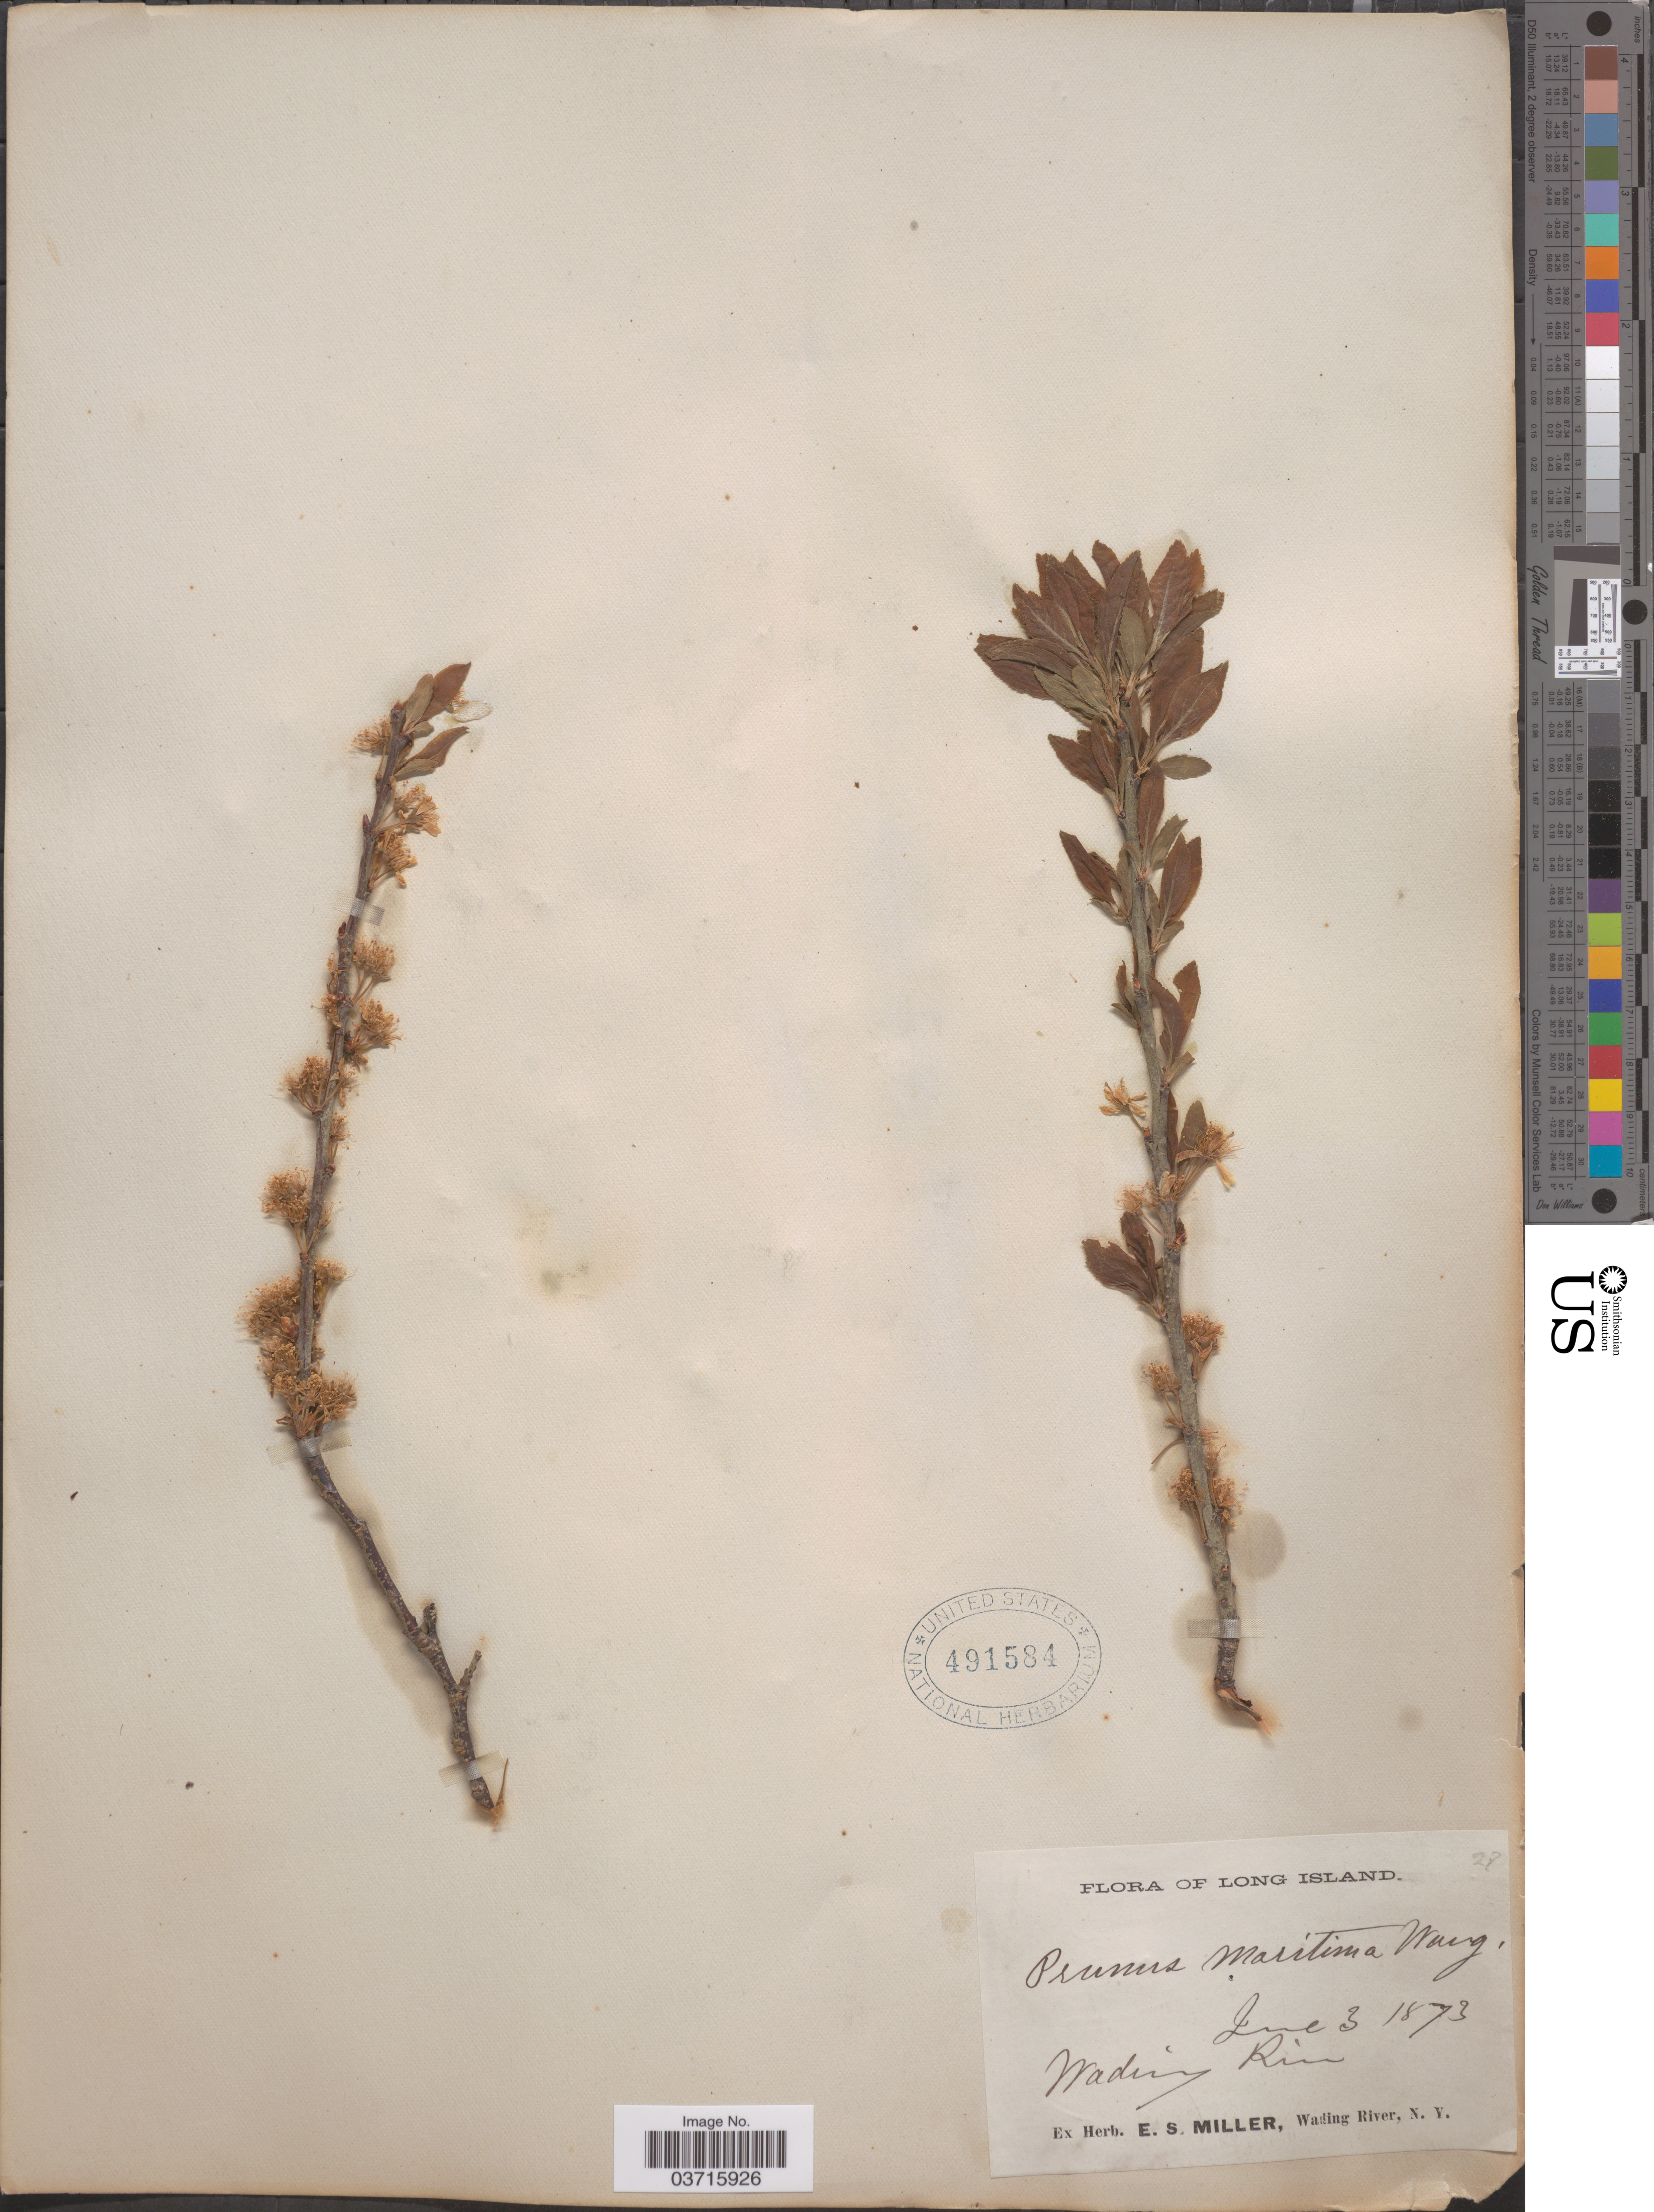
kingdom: Plantae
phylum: Tracheophyta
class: Magnoliopsida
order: Rosales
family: Rosaceae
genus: Prunus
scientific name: Prunus maritima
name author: Marshall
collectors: ex herb. E. S. Miller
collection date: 1873-06-03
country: United States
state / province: New York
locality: Long Island. Wading River.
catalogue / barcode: US 491584